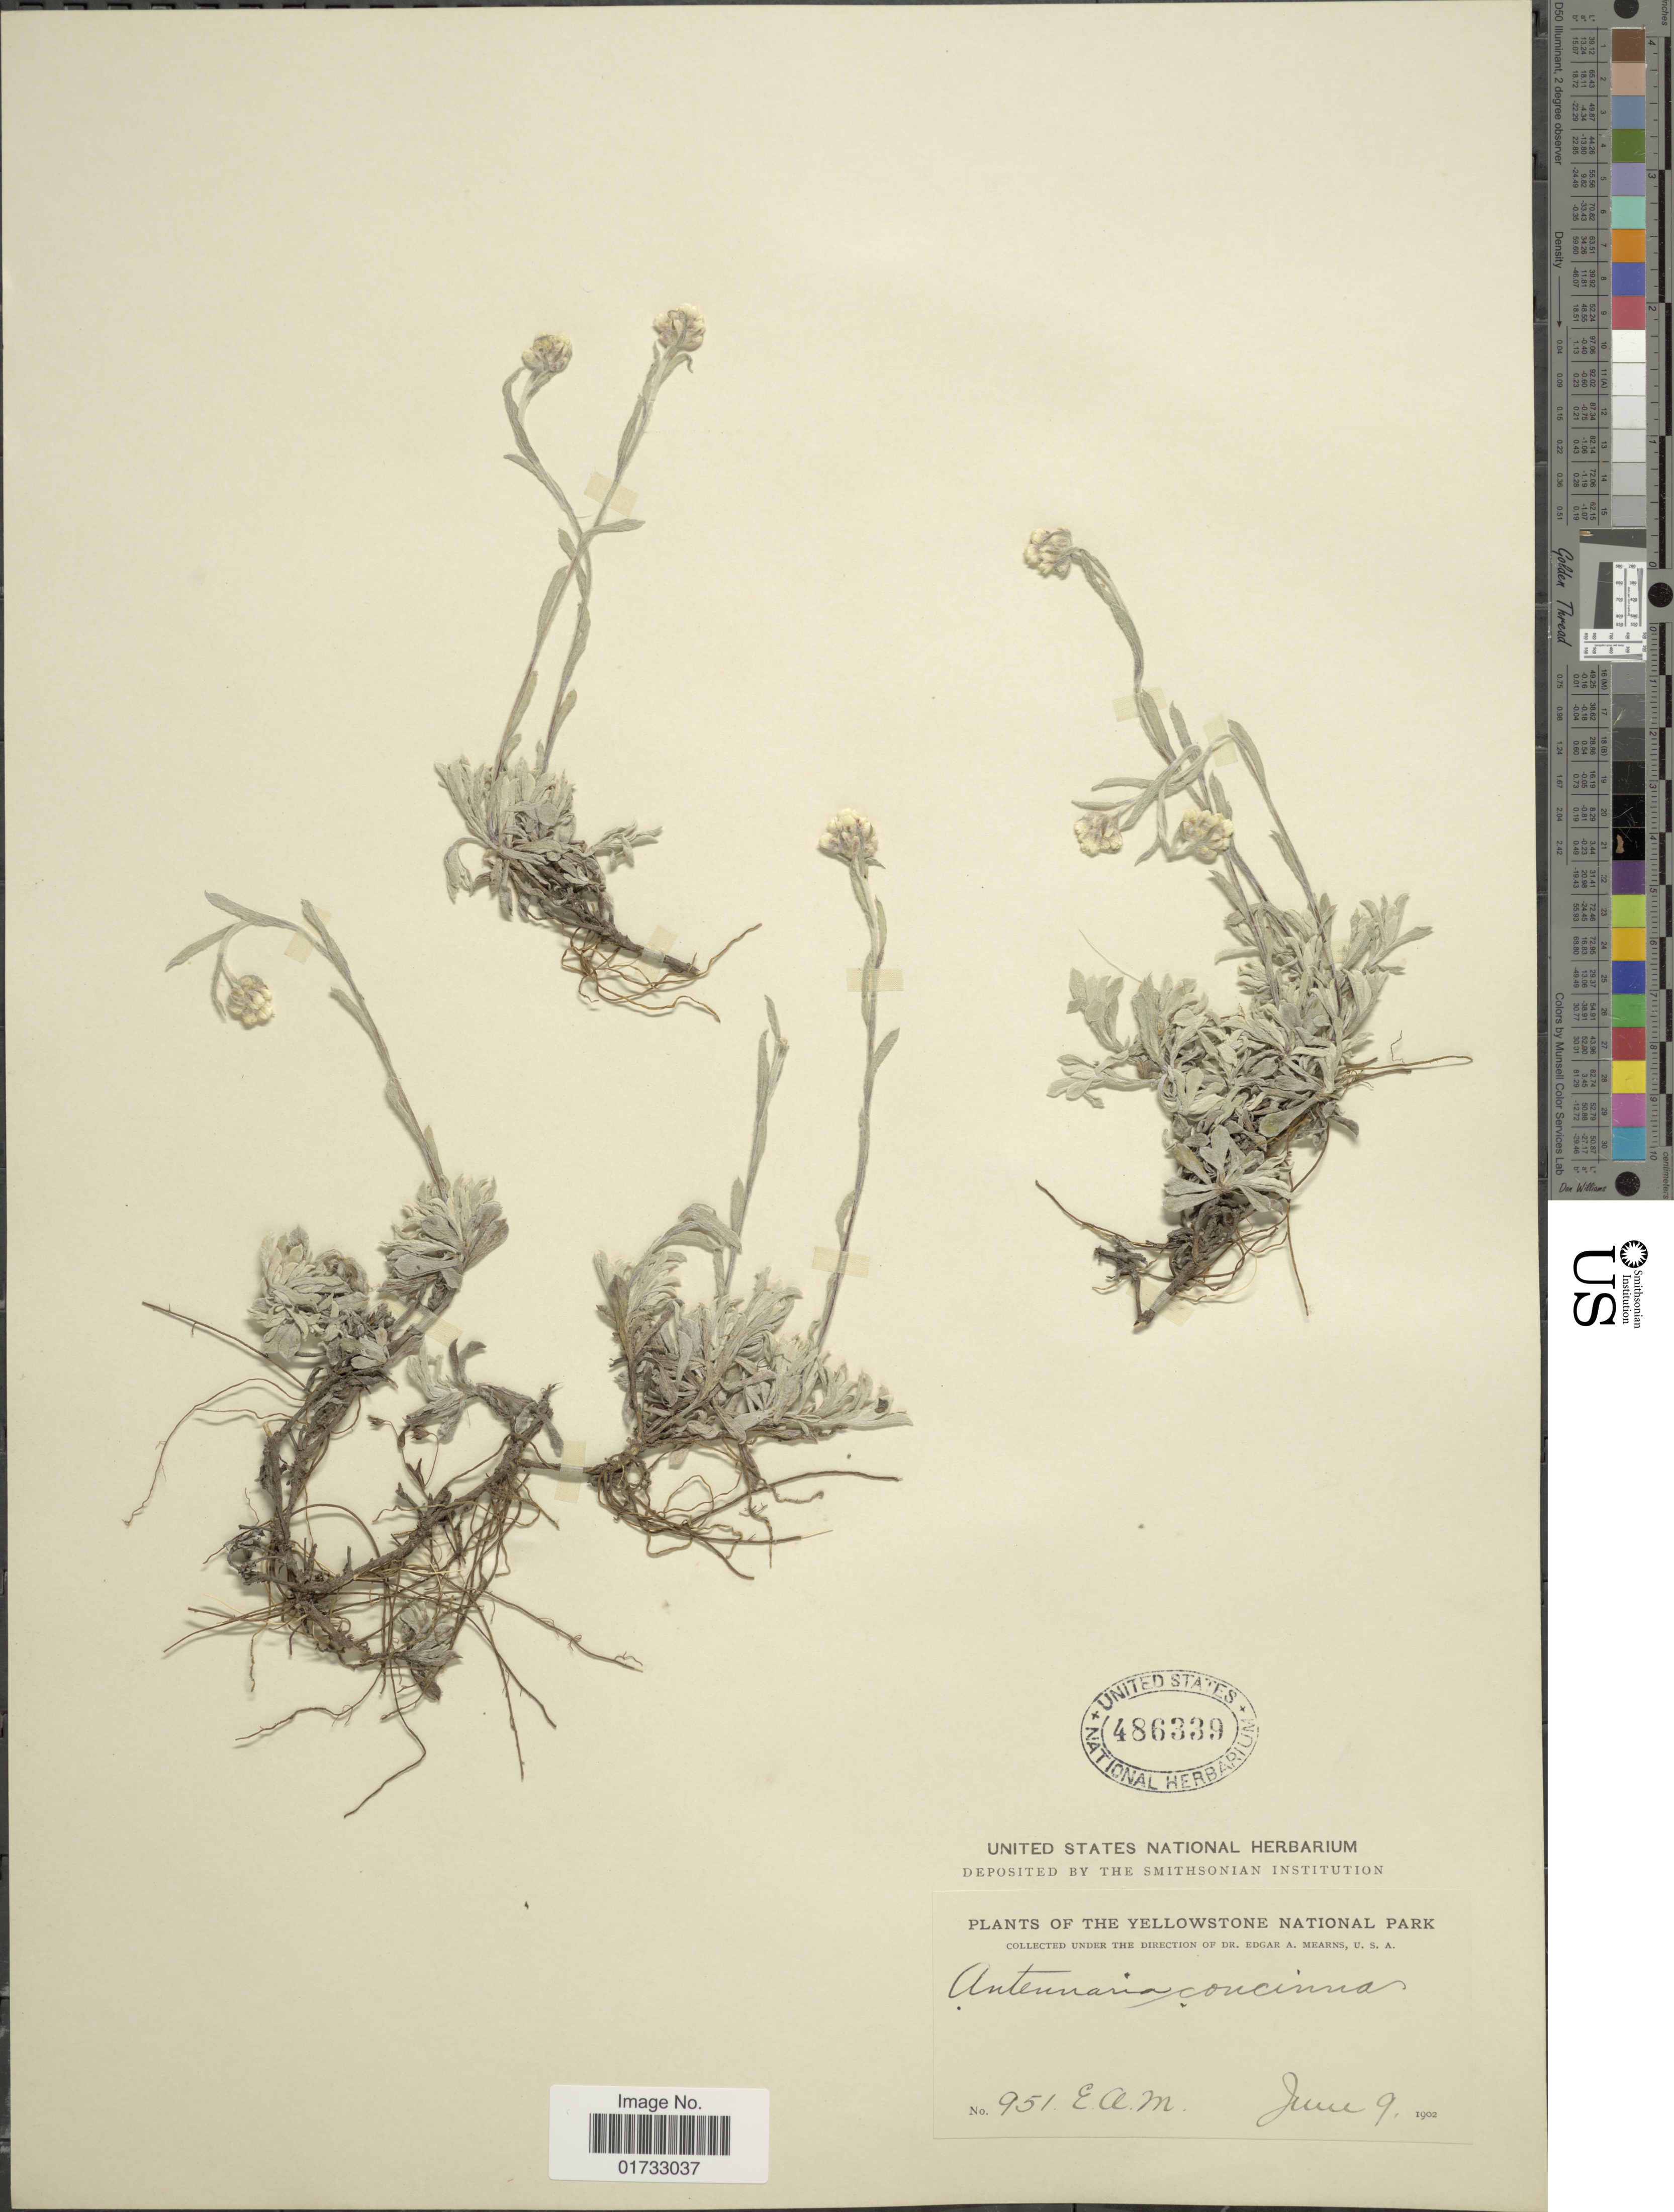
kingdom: Plantae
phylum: Tracheophyta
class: Magnoliopsida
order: Asterales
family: Asteraceae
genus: Antennaria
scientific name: Antennaria rosea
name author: Greene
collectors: E. A. Mearns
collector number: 951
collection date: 1902-06-09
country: United States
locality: Yellowstone National Park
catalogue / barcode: US 486339